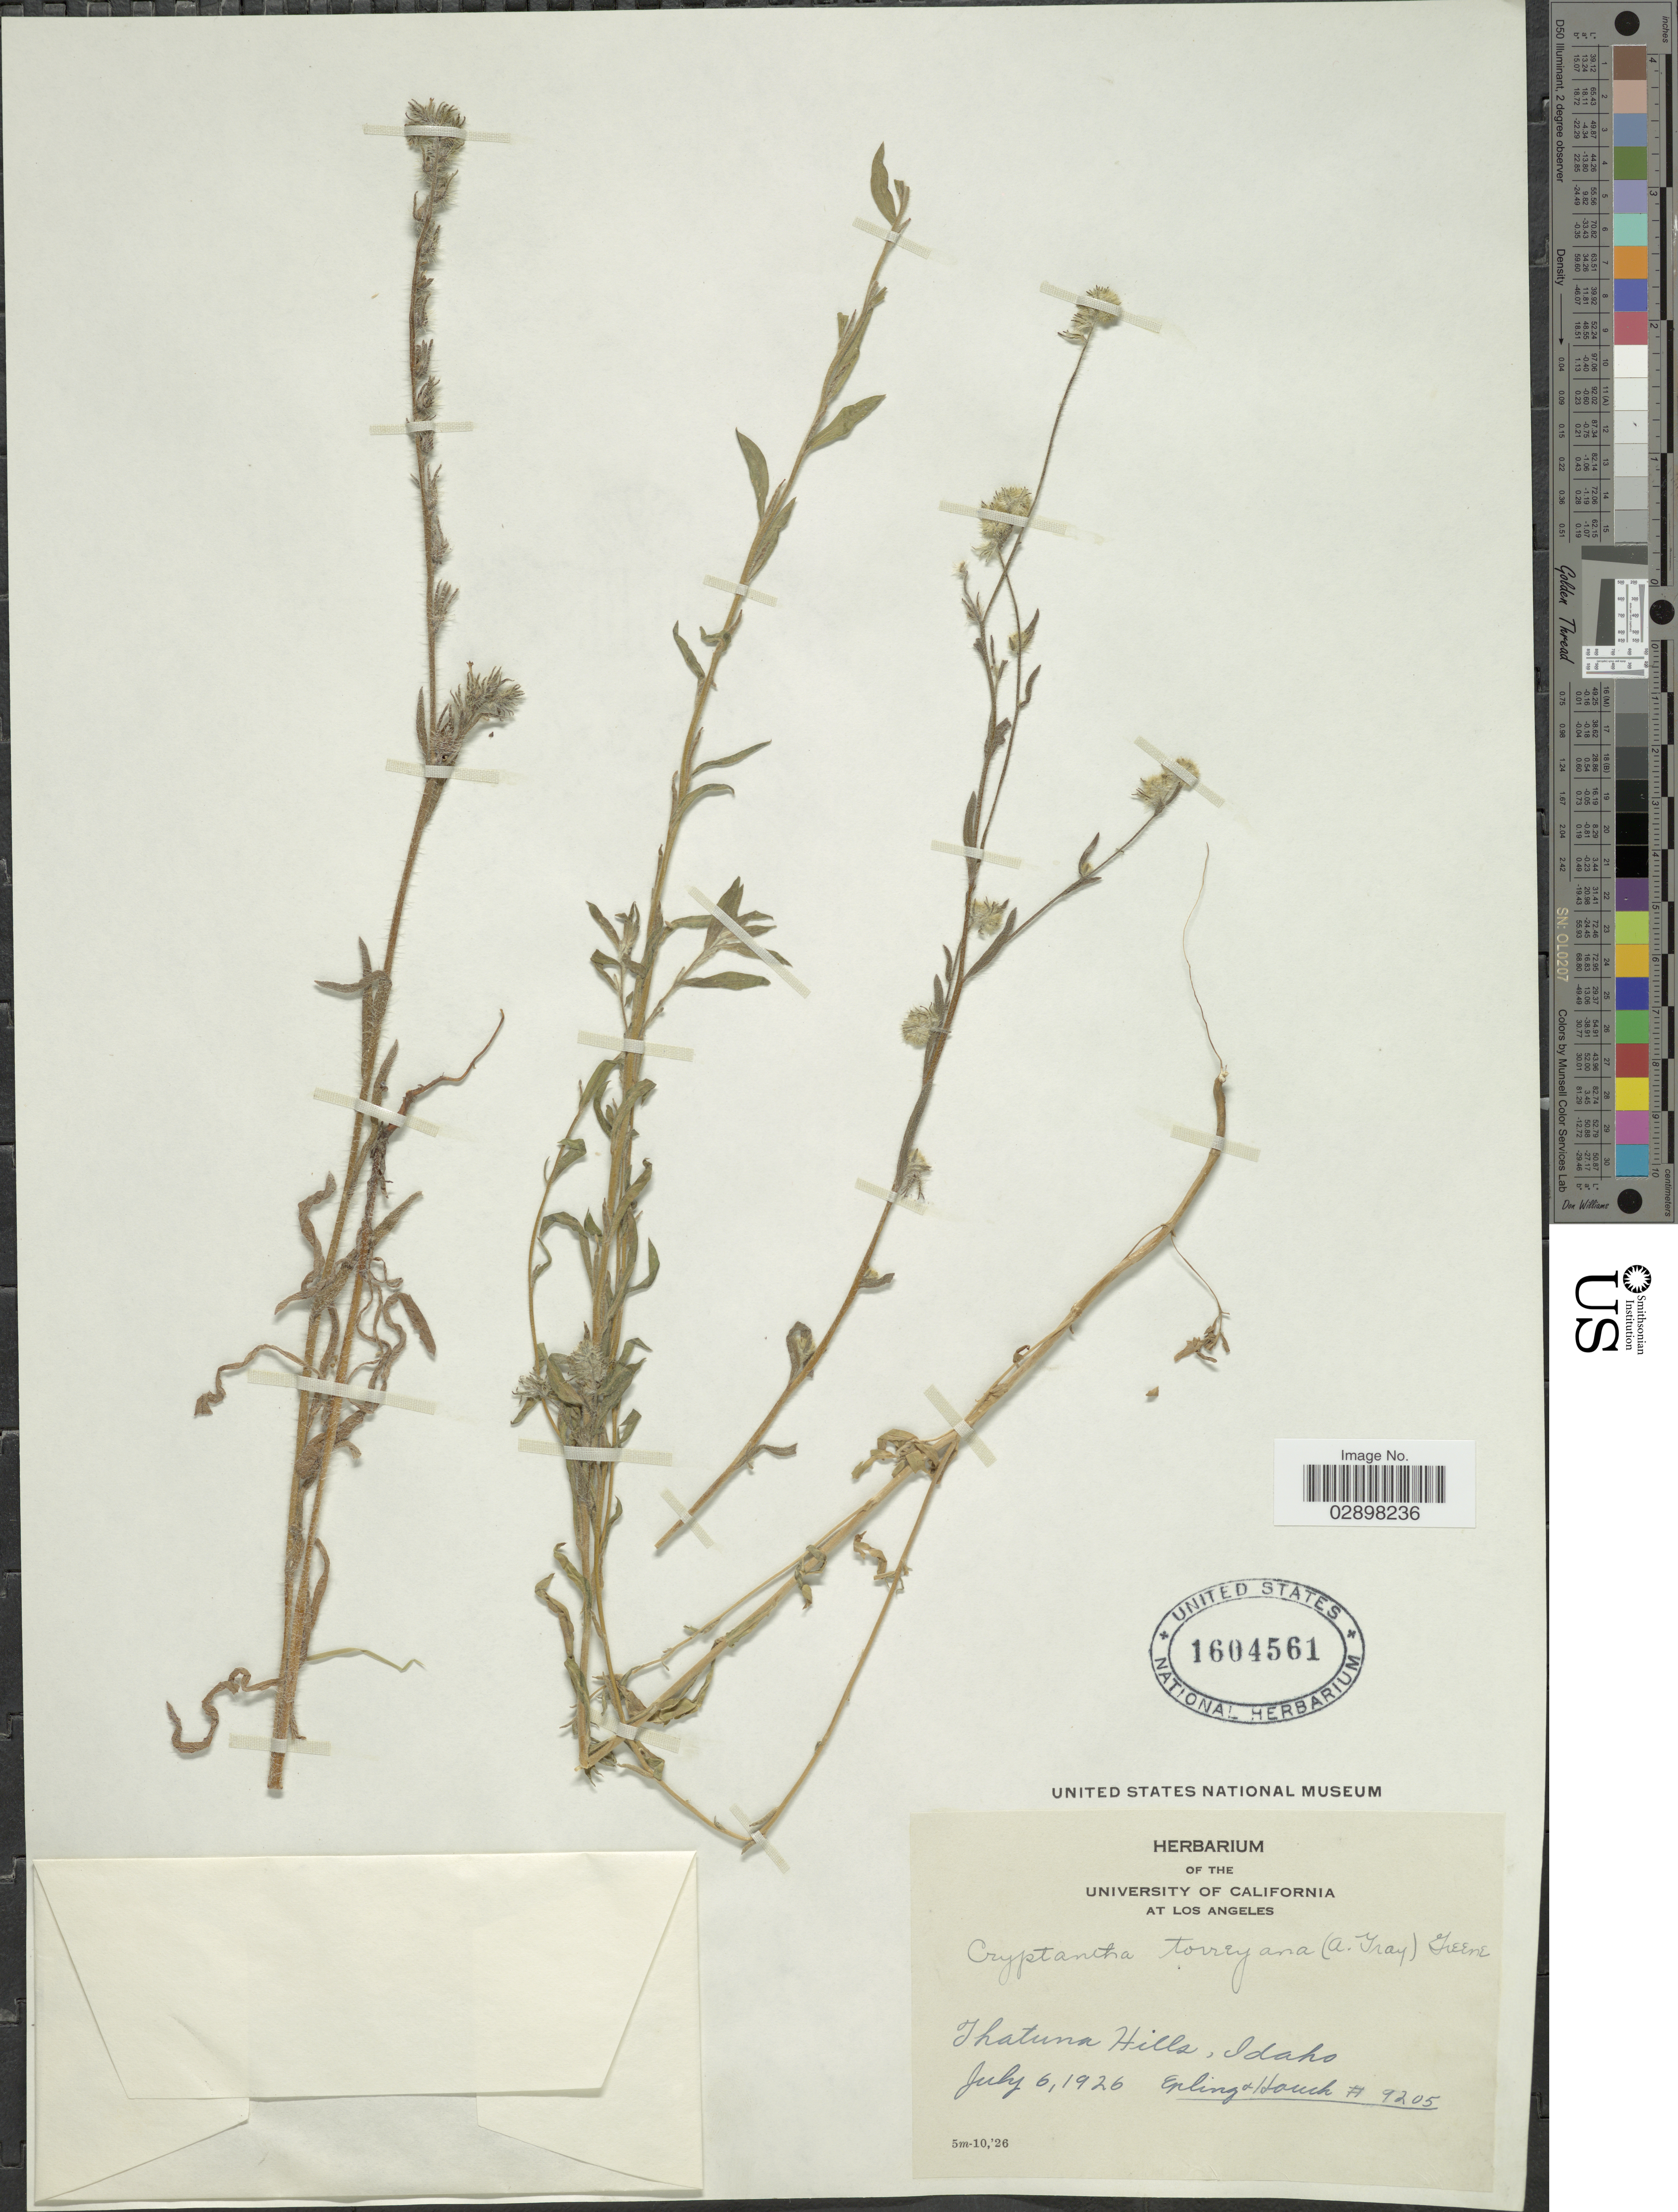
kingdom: Plantae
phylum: Tracheophyta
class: Magnoliopsida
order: Boraginales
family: Boraginaceae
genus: Cryptantha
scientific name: Cryptantha torreyana var. genuina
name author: I.M. Johnst.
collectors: -- Epling & Houch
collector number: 9205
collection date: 1926-07-06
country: United States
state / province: Idaho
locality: Ihatuna Hills.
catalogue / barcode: US 1604561